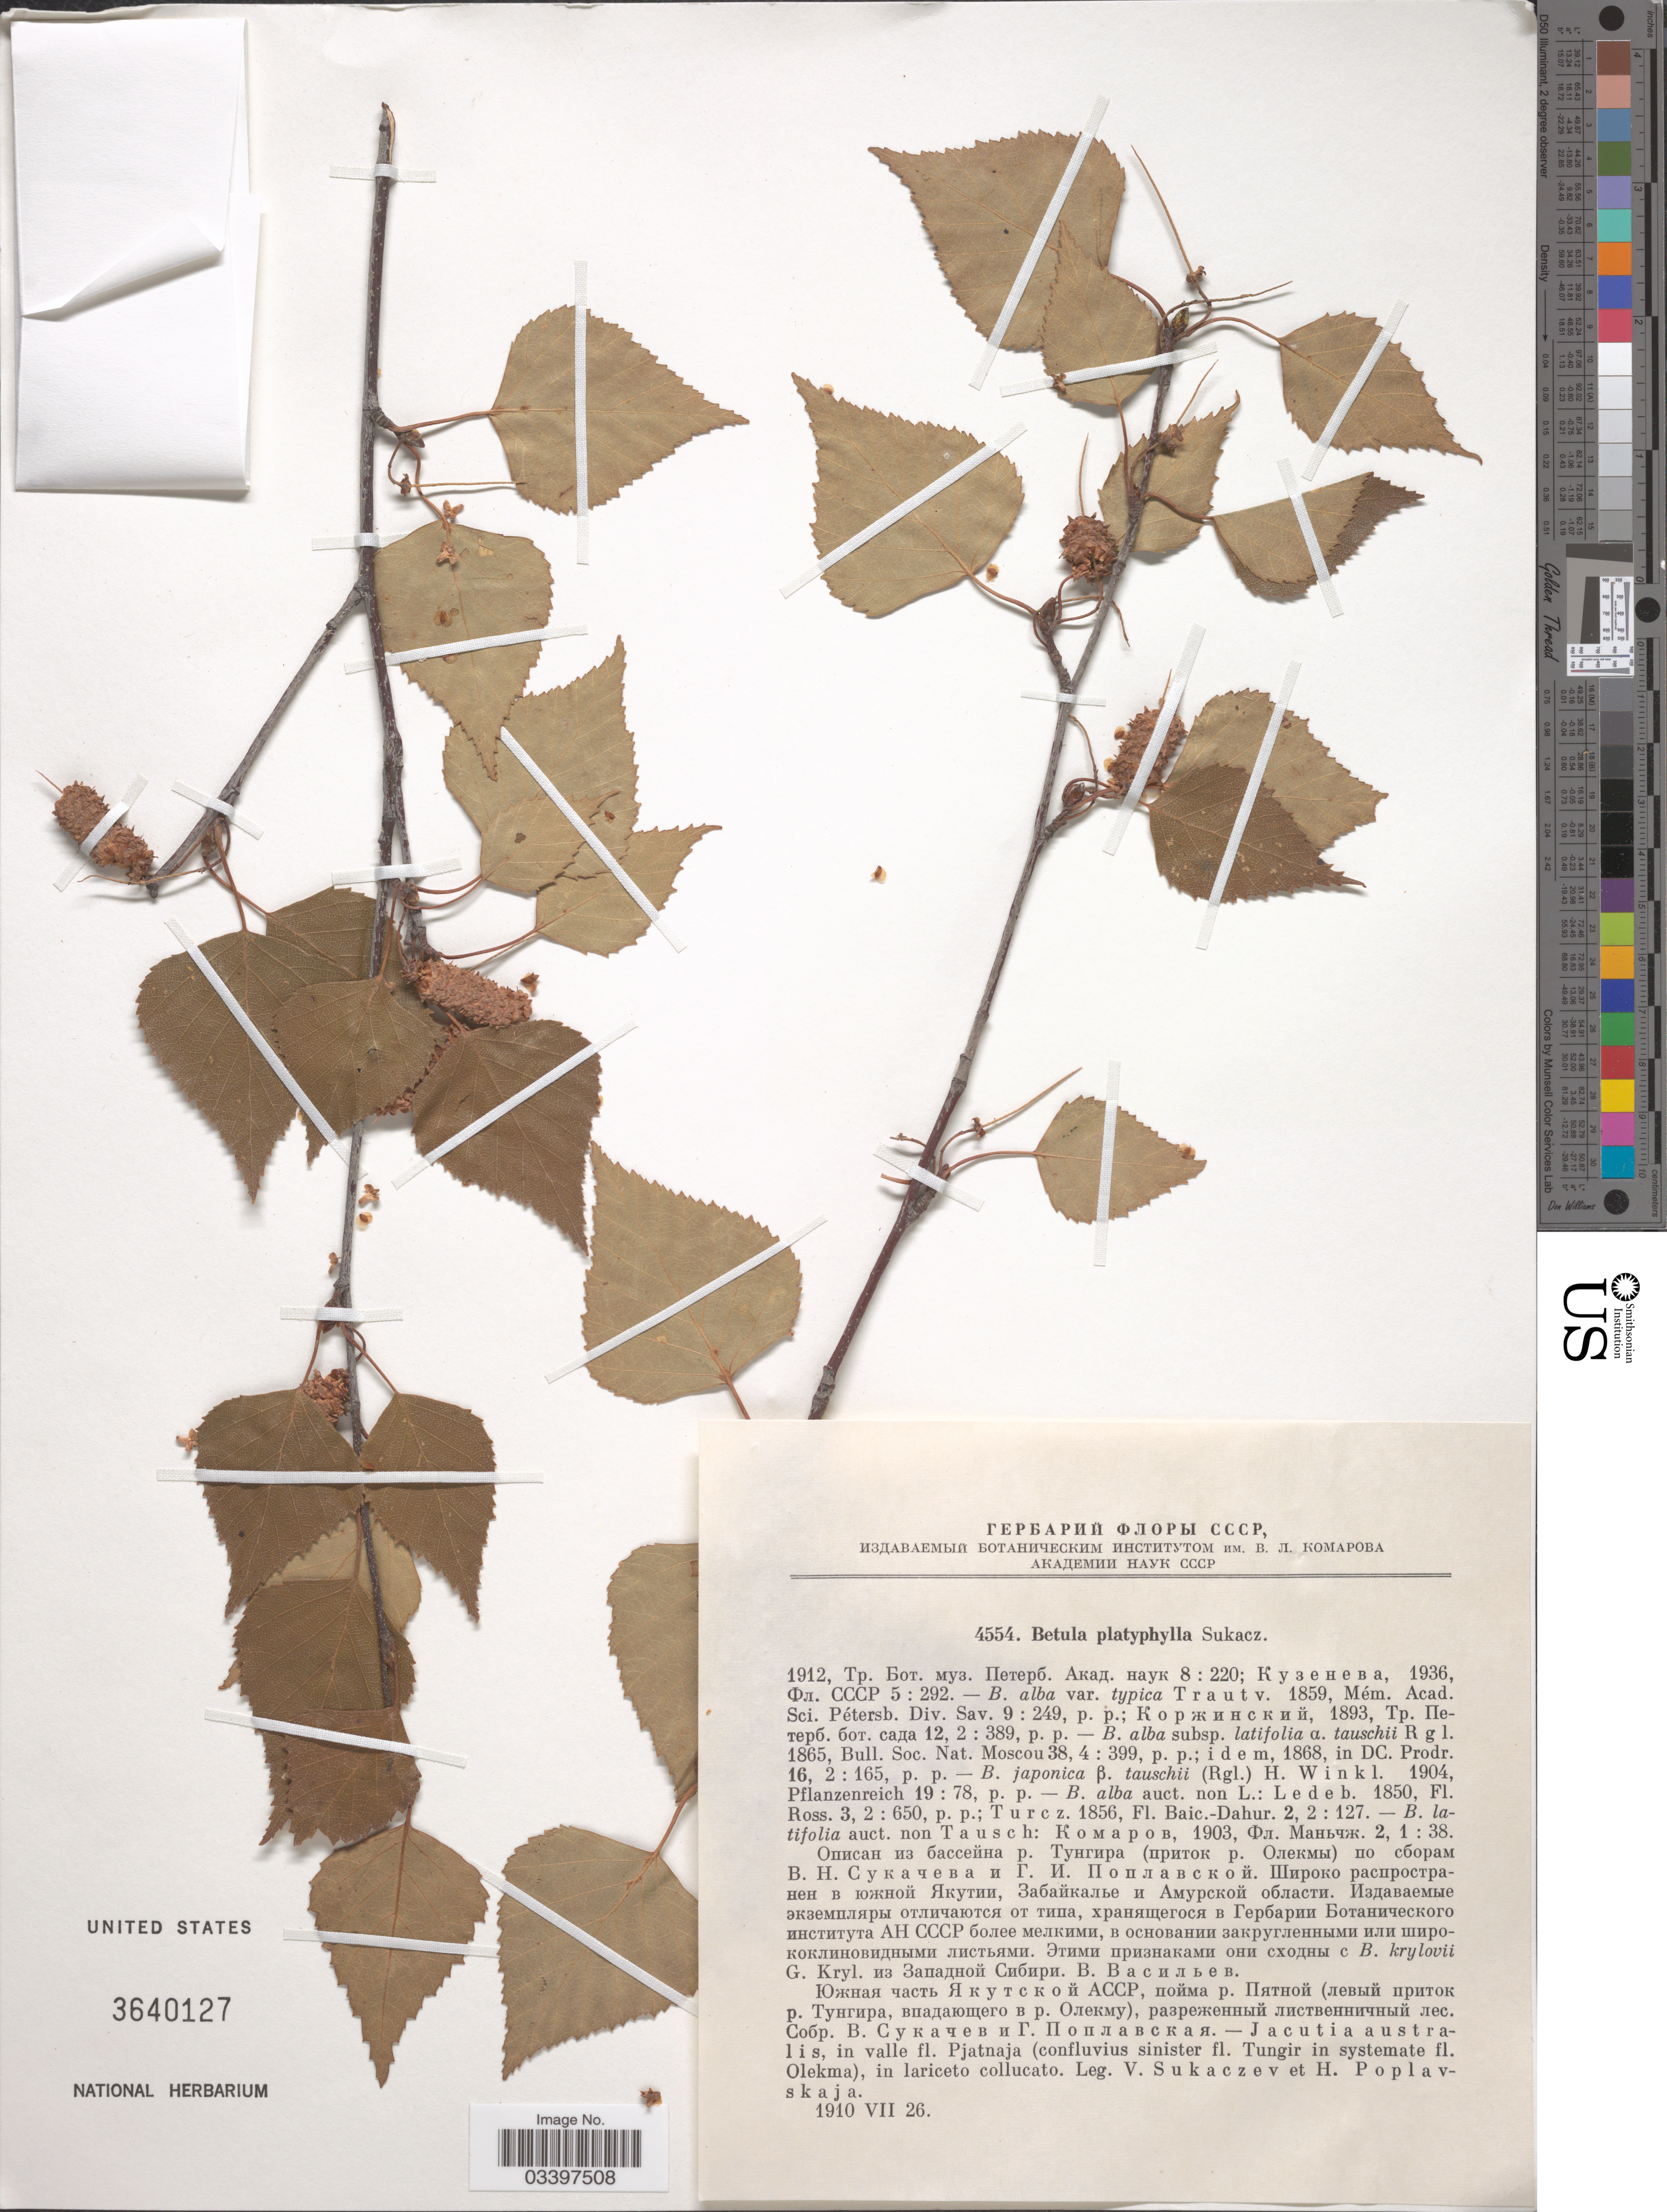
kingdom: Plantae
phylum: Tracheophyta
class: Magnoliopsida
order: Fagales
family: Betulaceae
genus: Betula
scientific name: Betula platyphylla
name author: Sukaczev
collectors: V. Sukaczev & H. I. Poplavskaja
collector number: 4554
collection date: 1910-07-26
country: Russian Federation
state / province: Sakha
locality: Jacutia australis, in valle fl. Pjatnaja (confluvius sinister fl. Tungir in systemate fl. Olekma), in lariceto collucato.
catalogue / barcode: US 3640127